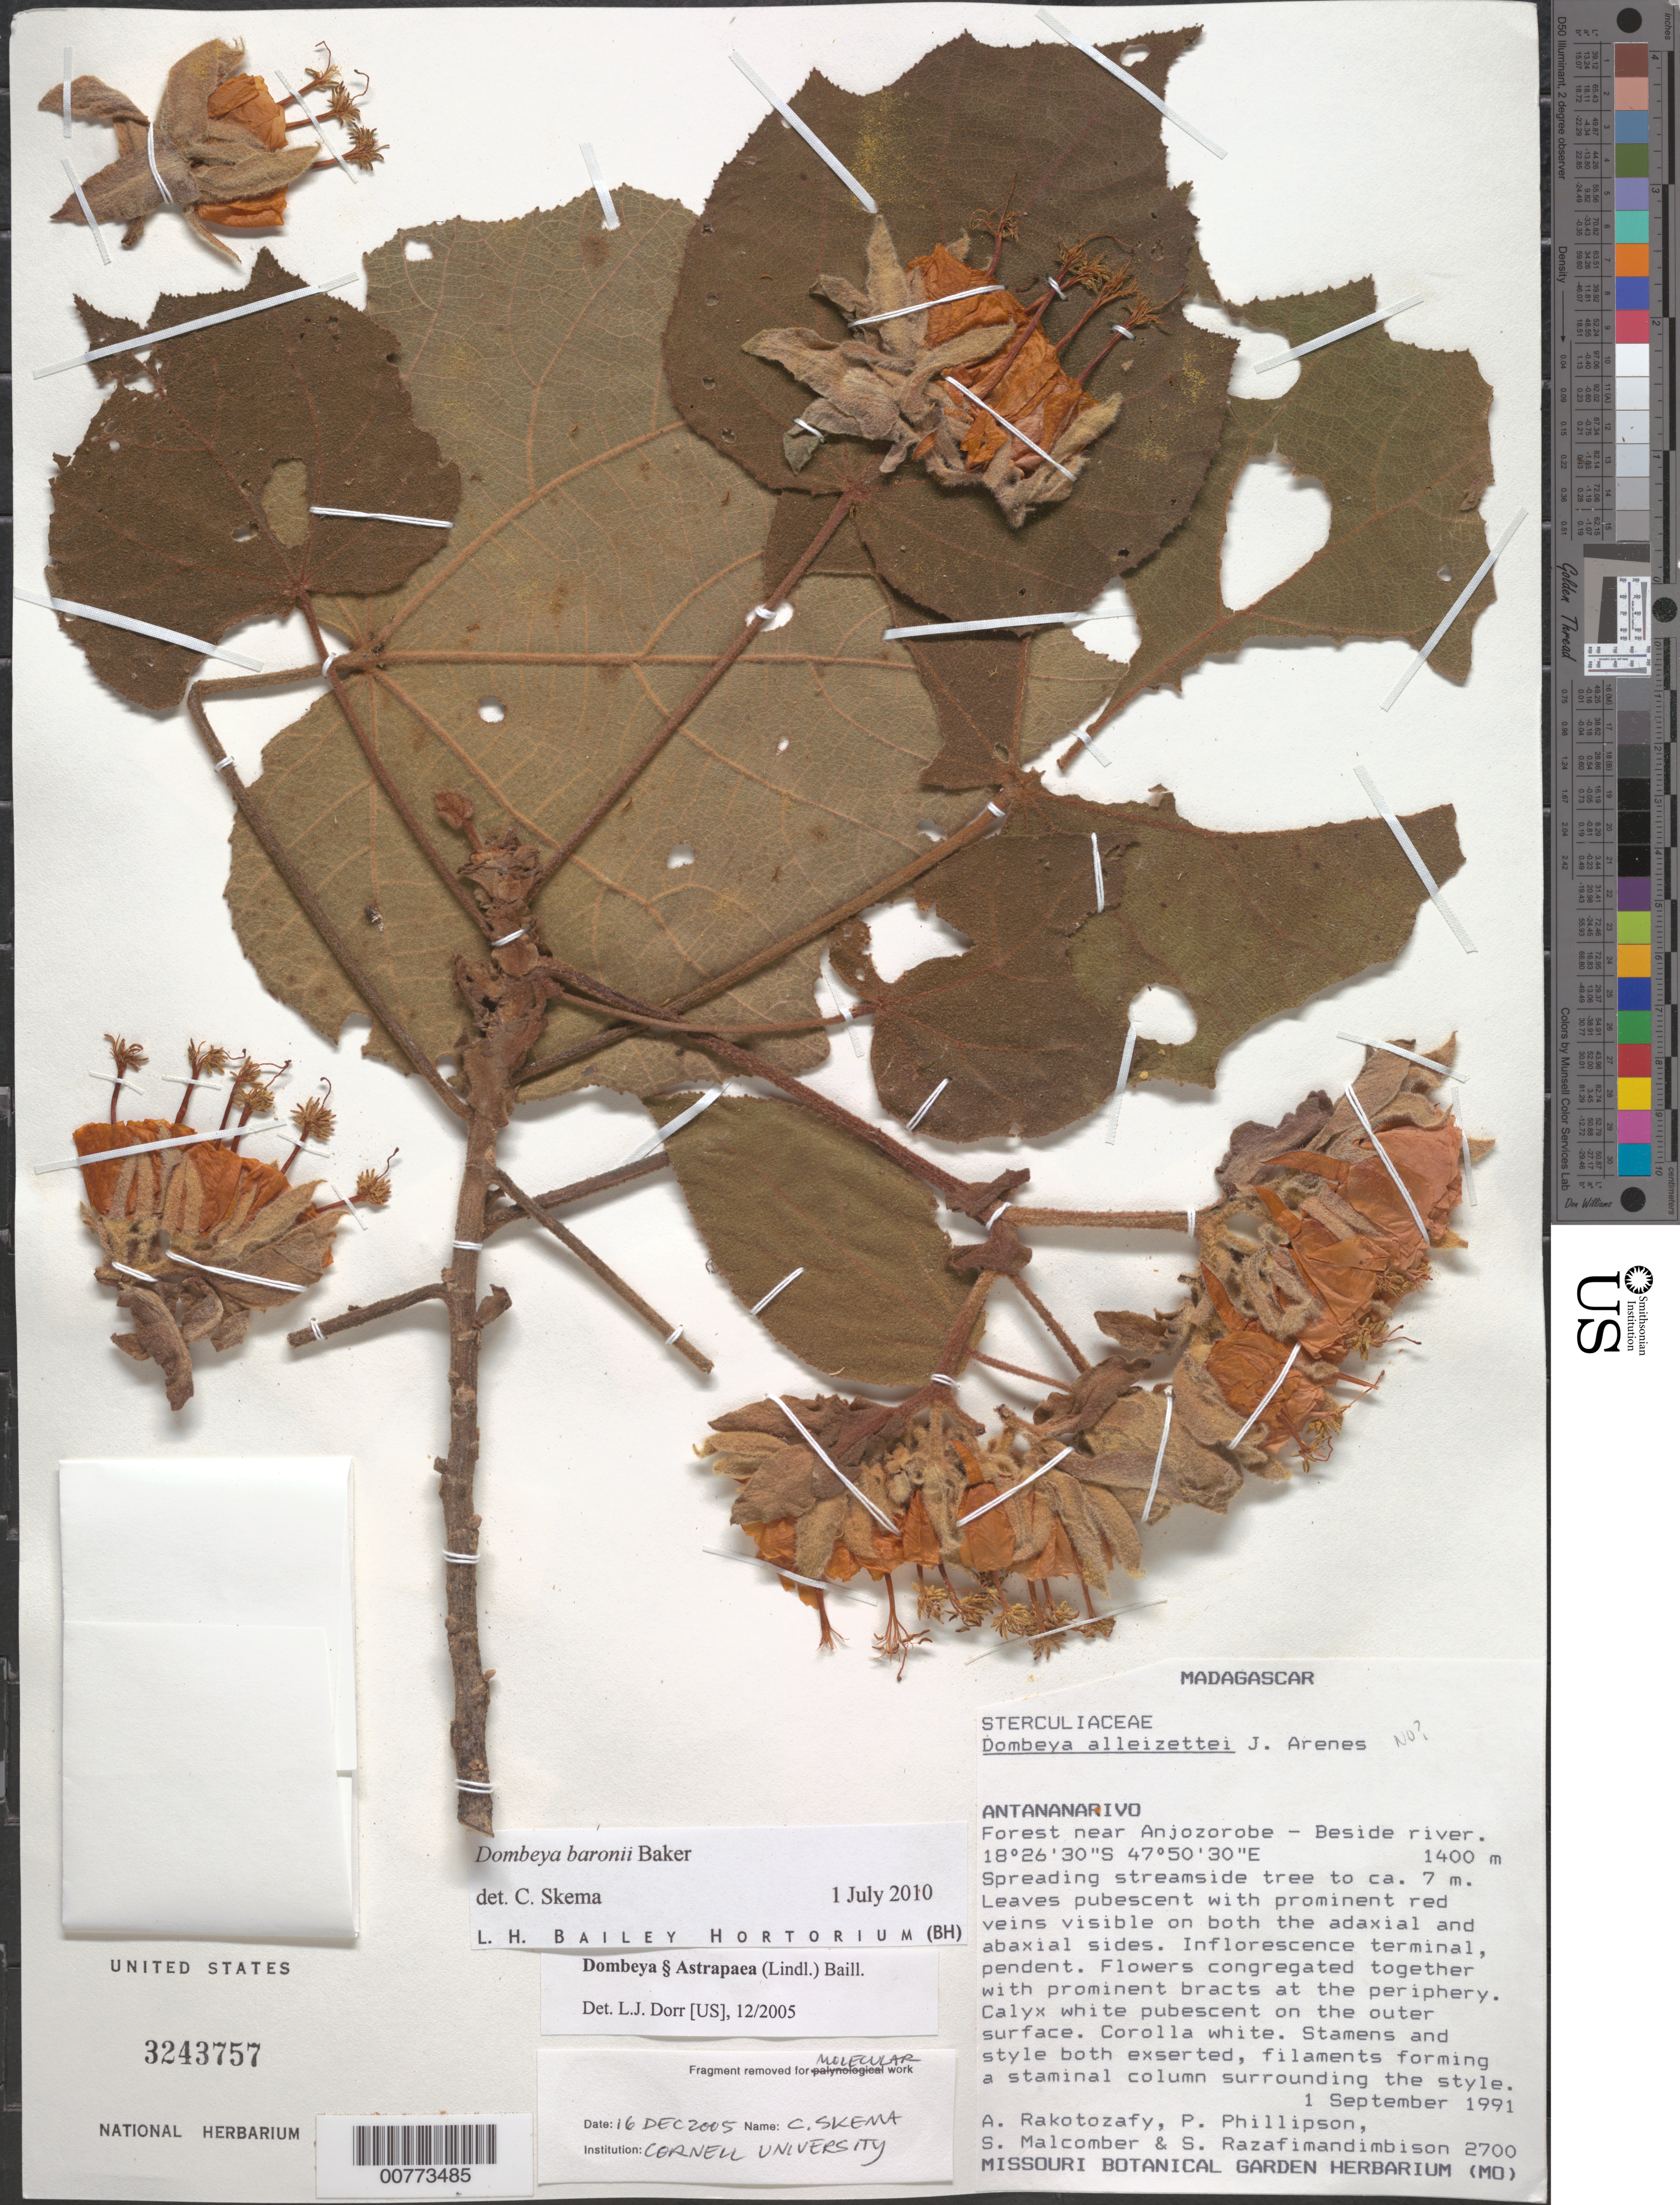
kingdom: Plantae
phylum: Tracheophyta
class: Magnoliopsida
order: Malvales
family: Malvaceae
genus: Dombeya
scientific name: Dombeya baronii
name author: Baker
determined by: Skema, C. K.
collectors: A. Rakotozafy & P. B. Phillipson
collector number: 2700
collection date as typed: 01 Sep 1991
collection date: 1991-09-01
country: Madagascar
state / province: Analamanga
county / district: Anjozorobe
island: Madagascar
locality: Forest near Anjozorobe. Beside river.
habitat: streamside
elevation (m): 1400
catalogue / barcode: US 3243757-2